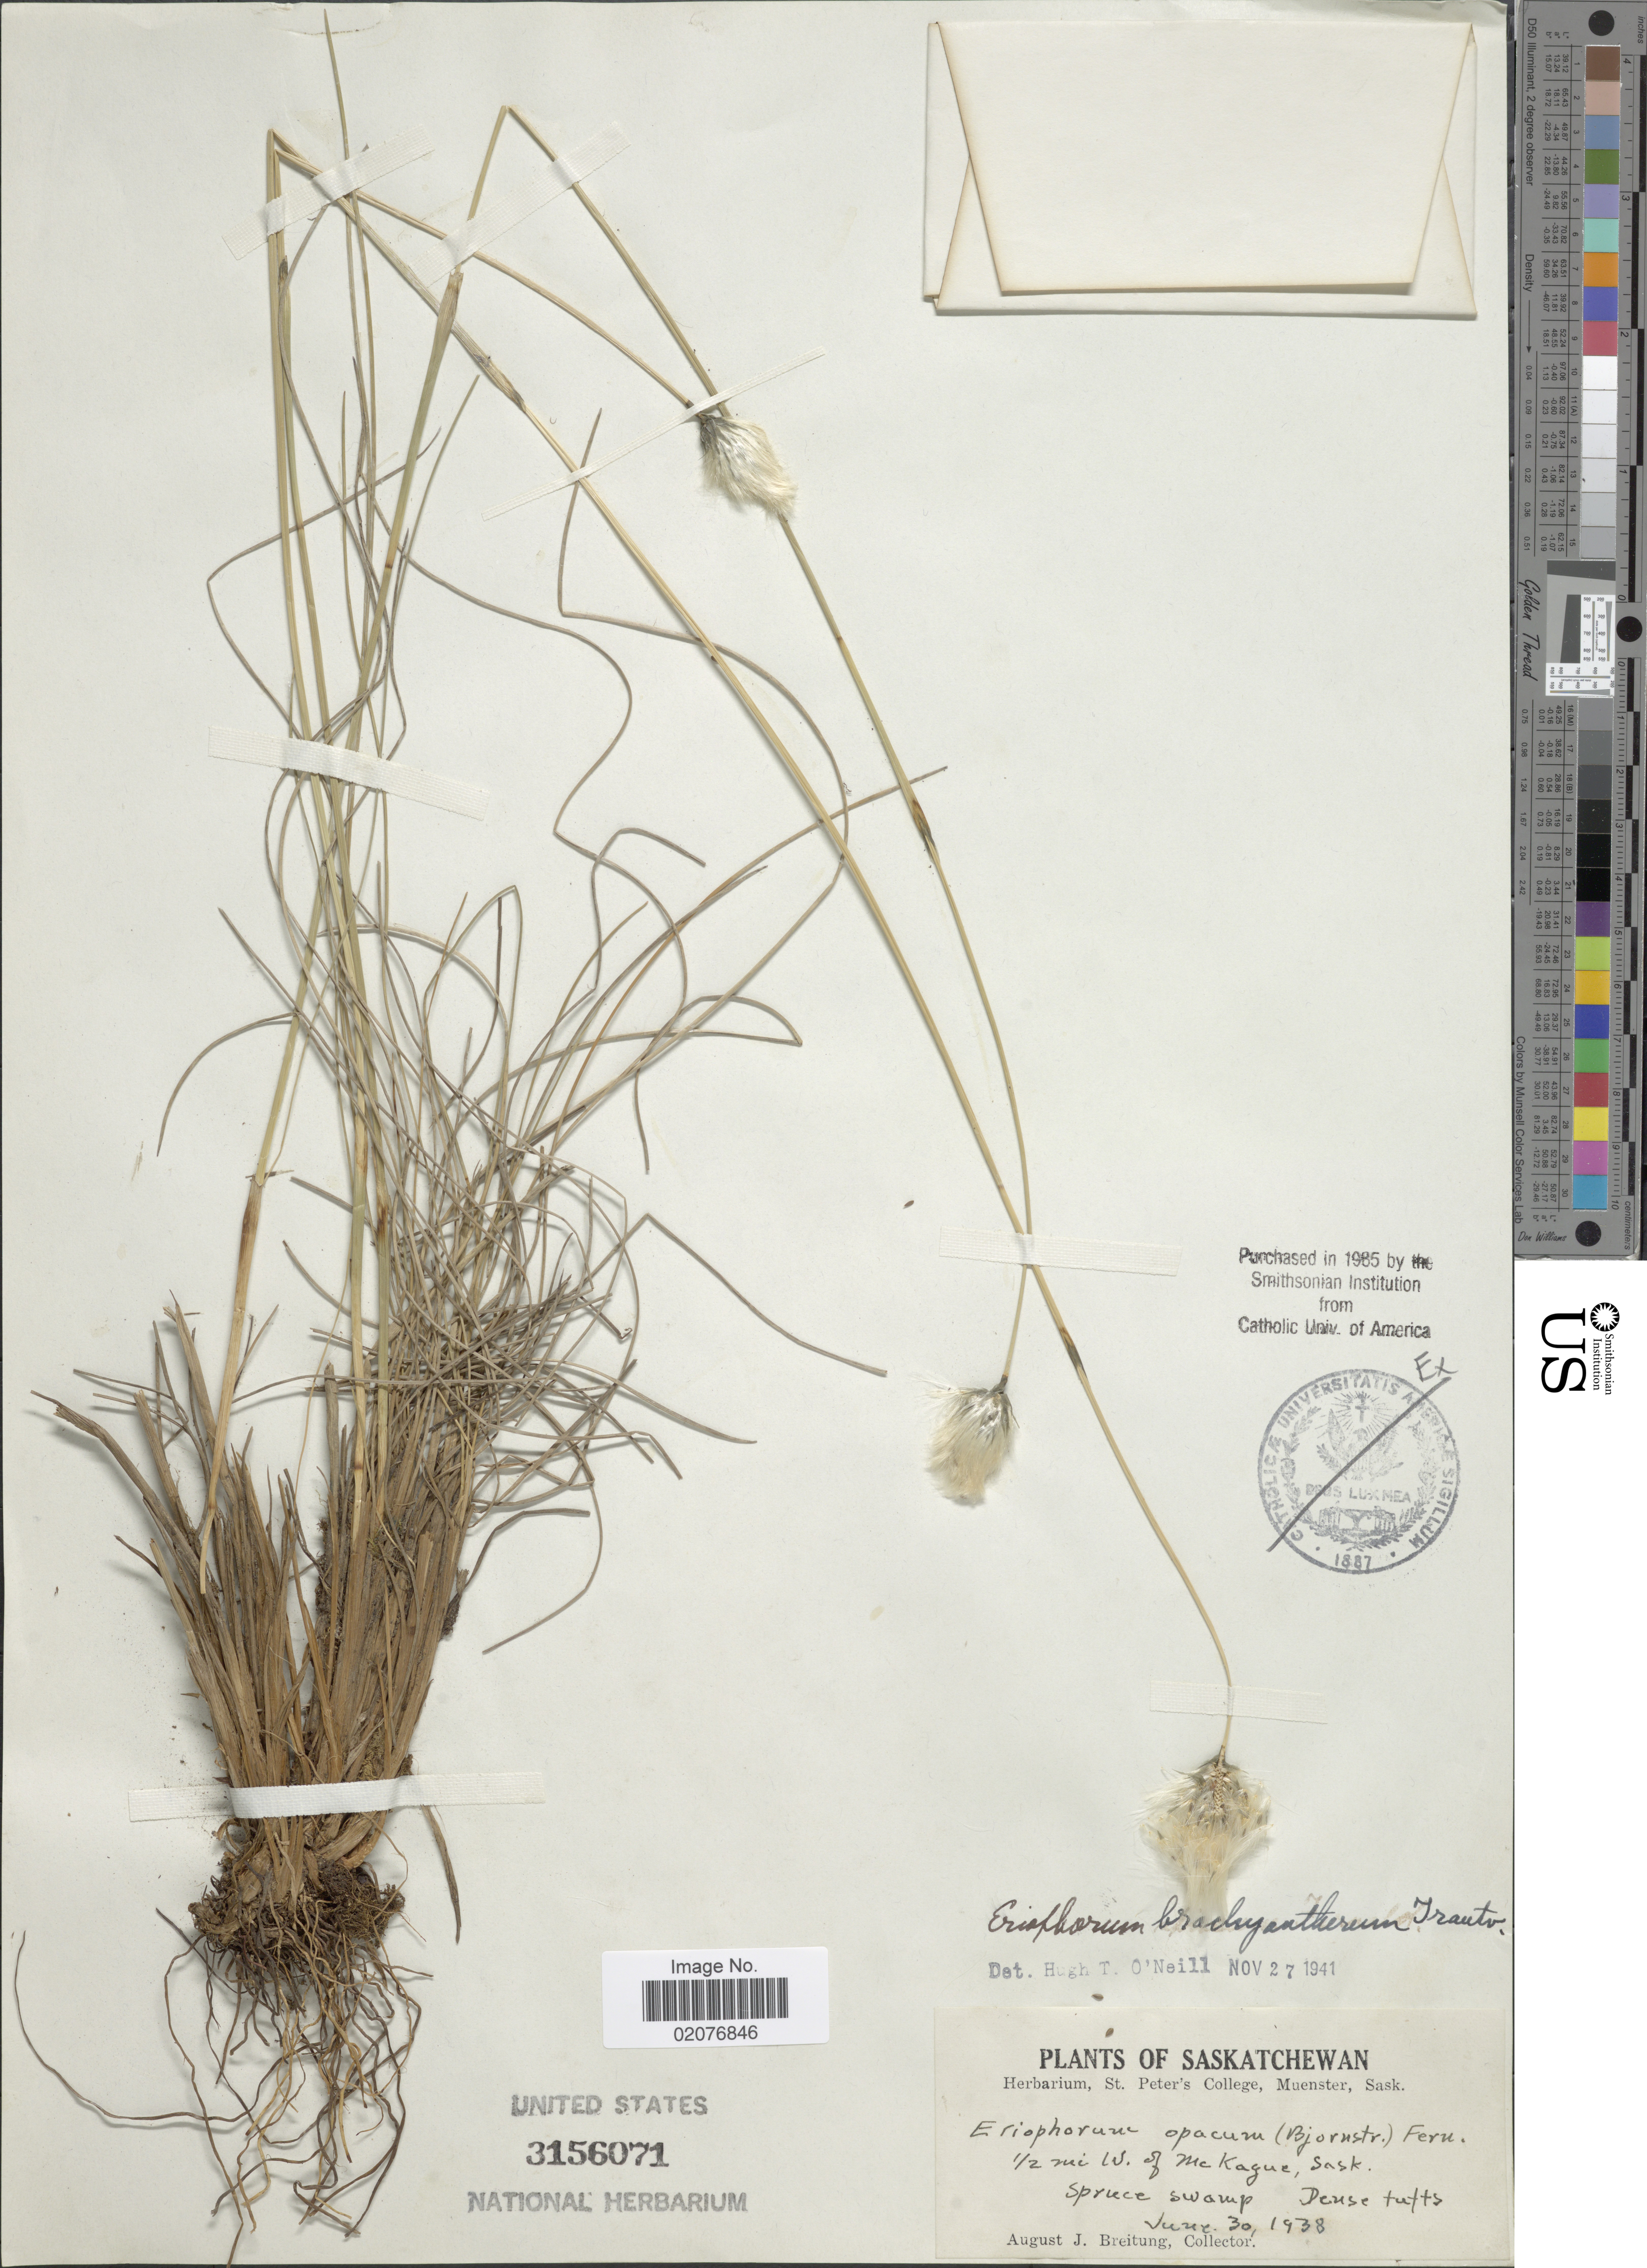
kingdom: Plantae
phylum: Tracheophyta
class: Liliopsida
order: Poales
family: Cyperaceae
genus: Eriophorum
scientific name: Eriophorum brachyantherum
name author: Trautv. & C.A. Mey.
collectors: A. Breitung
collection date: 1938-06-30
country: Canada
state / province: Saskatchewan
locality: ½ mi W of McKague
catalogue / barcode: US 3156071